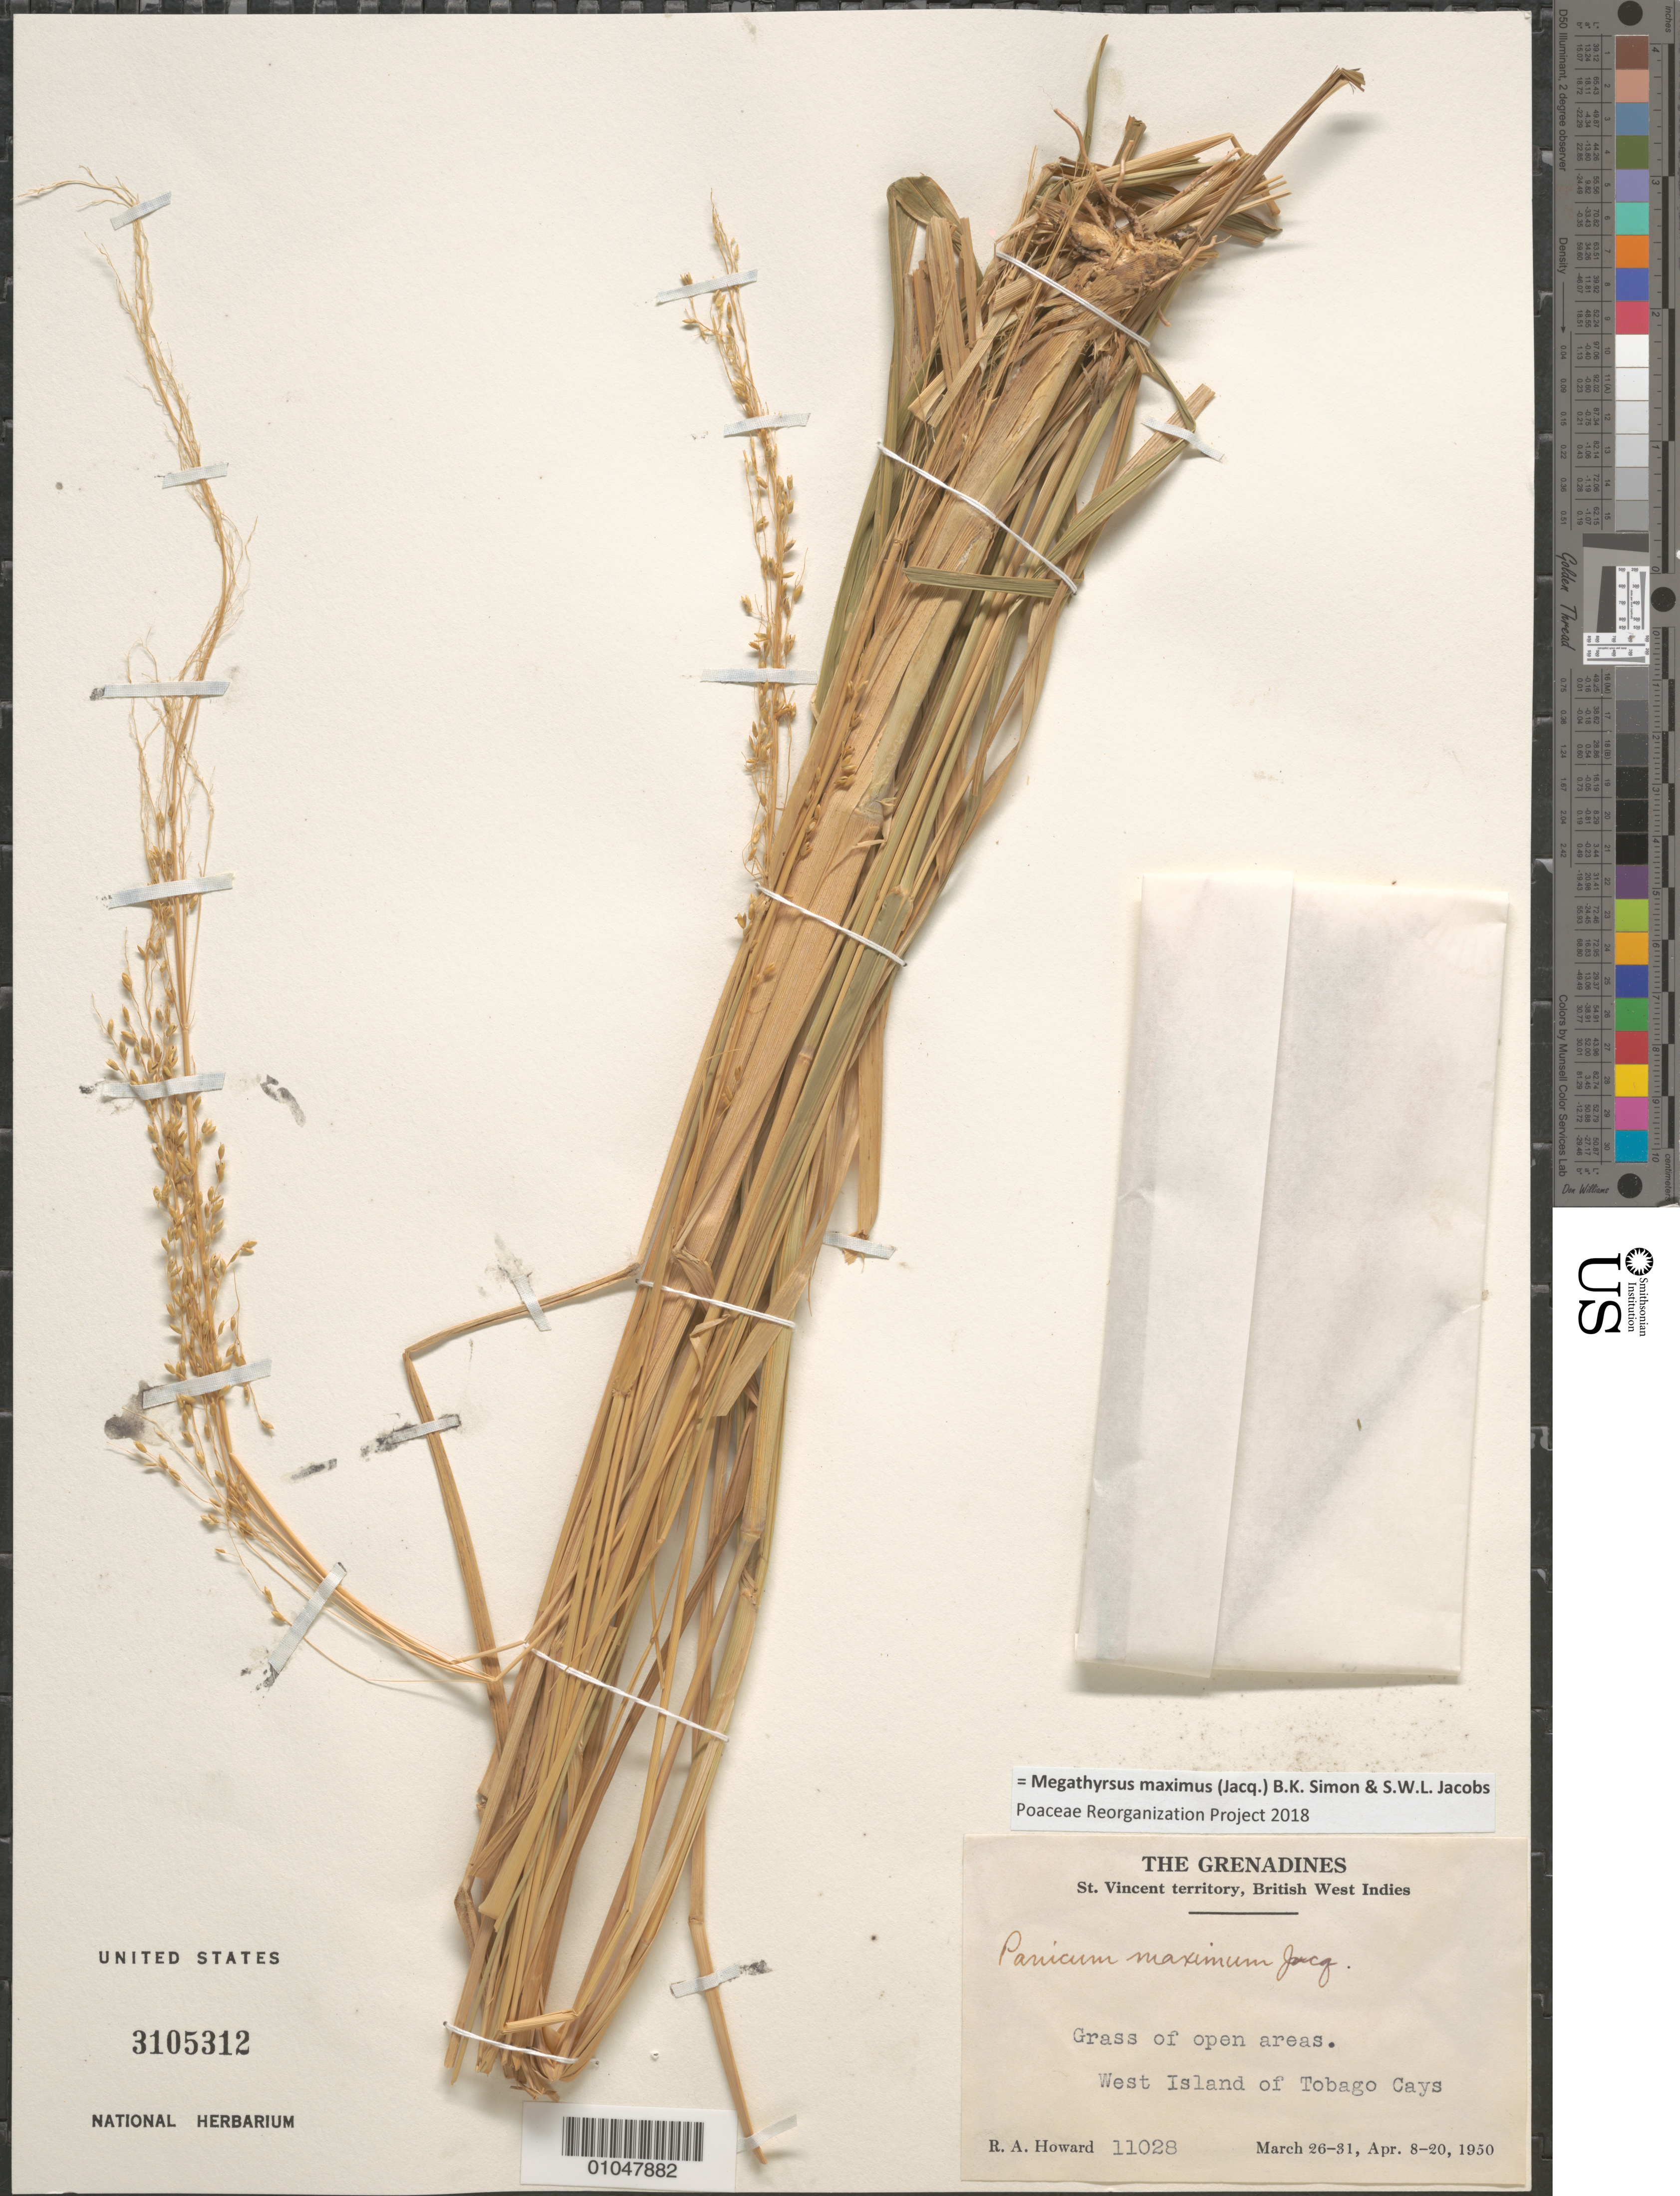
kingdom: Plantae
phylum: Tracheophyta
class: Liliopsida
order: Poales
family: Poaceae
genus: Panicum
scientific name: Panicum maximum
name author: Jacq.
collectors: R. A. Howard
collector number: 11028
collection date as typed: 26 Mar 1959 to 31 Mar 1950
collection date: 1950-03-31/1959-03-26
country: St. Vincent - Grenadines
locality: W Island of Tobago Cays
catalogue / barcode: US 3105312